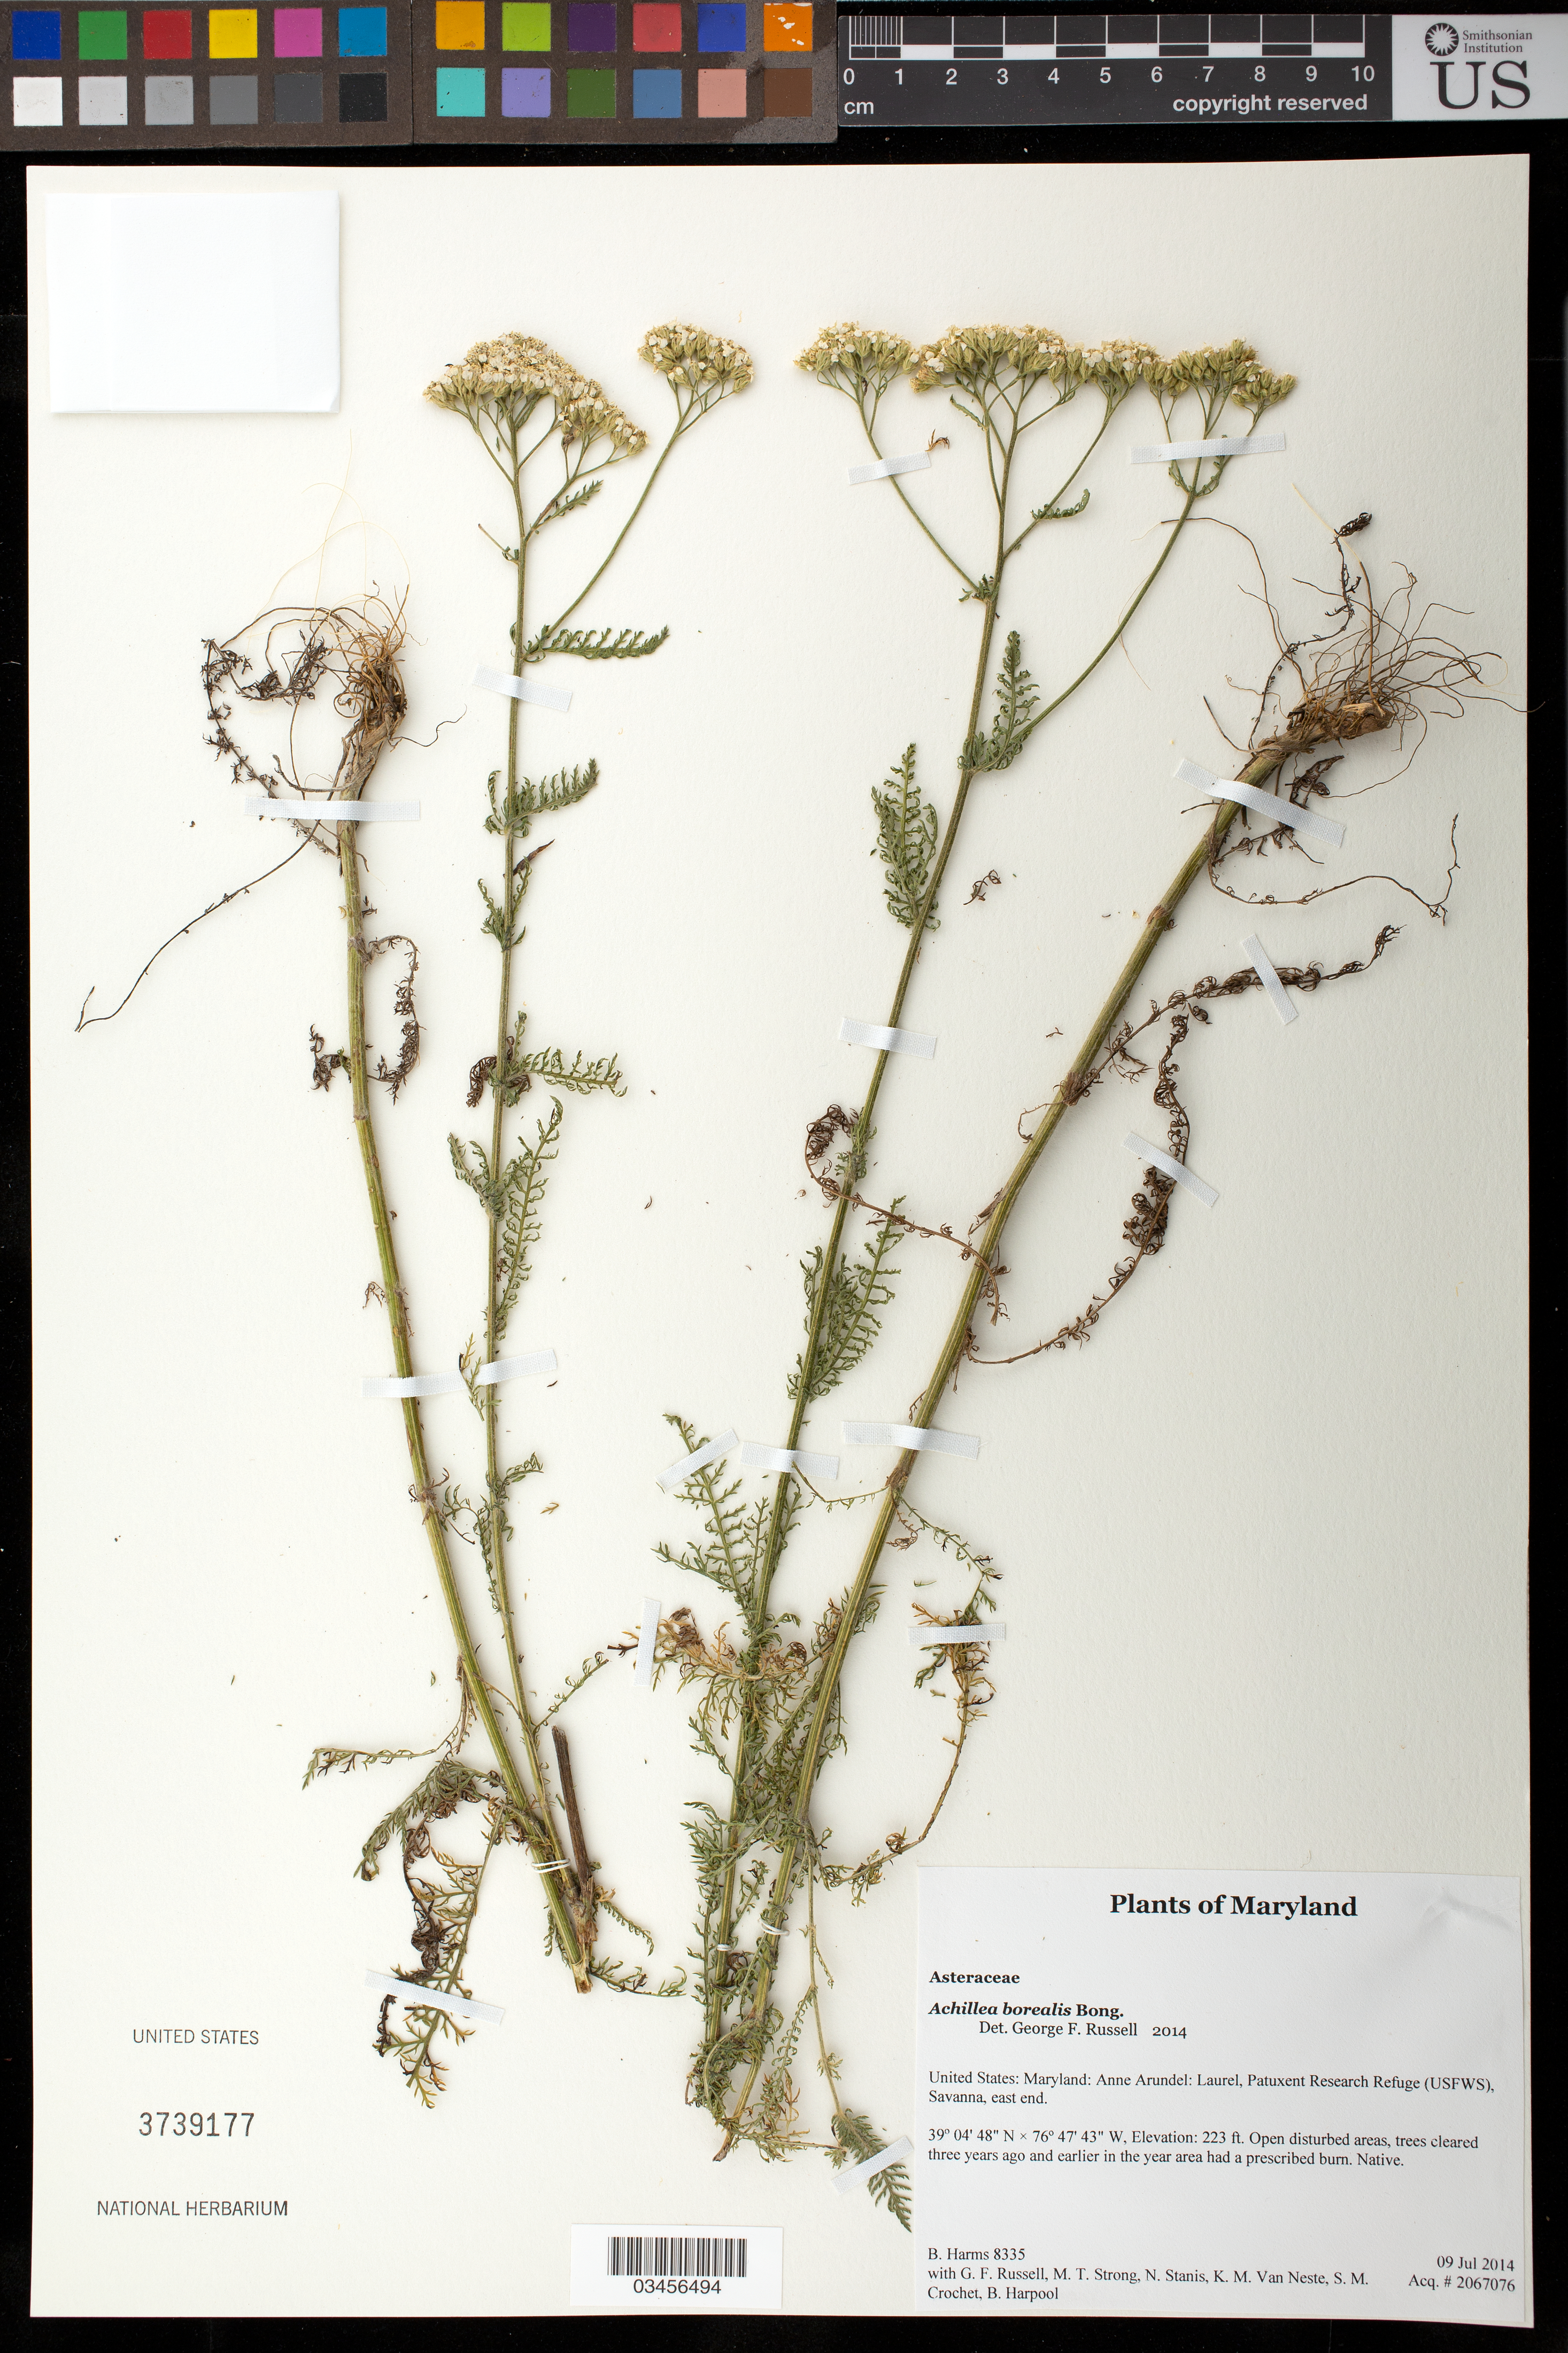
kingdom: Plantae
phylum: Tracheophyta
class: Magnoliopsida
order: Asterales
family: Asteraceae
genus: Achillea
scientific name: Achillea borealis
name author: Bong.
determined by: Russell, George F., (UNITED STATES)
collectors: B. Harms, G. Russell, M. T. Strong, N. Stanis, K. M. Van Neste & S. M. Crochet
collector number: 8335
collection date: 2014-07-09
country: United States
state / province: Maryland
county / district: Anne Arundel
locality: Laurel, Patuxent Research Refuge (USFWS), Savanna, east end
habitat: Open disturbed areas, trees cleared three years ago and earlier in the year area had a prescribed burn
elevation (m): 68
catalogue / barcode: US 3739177